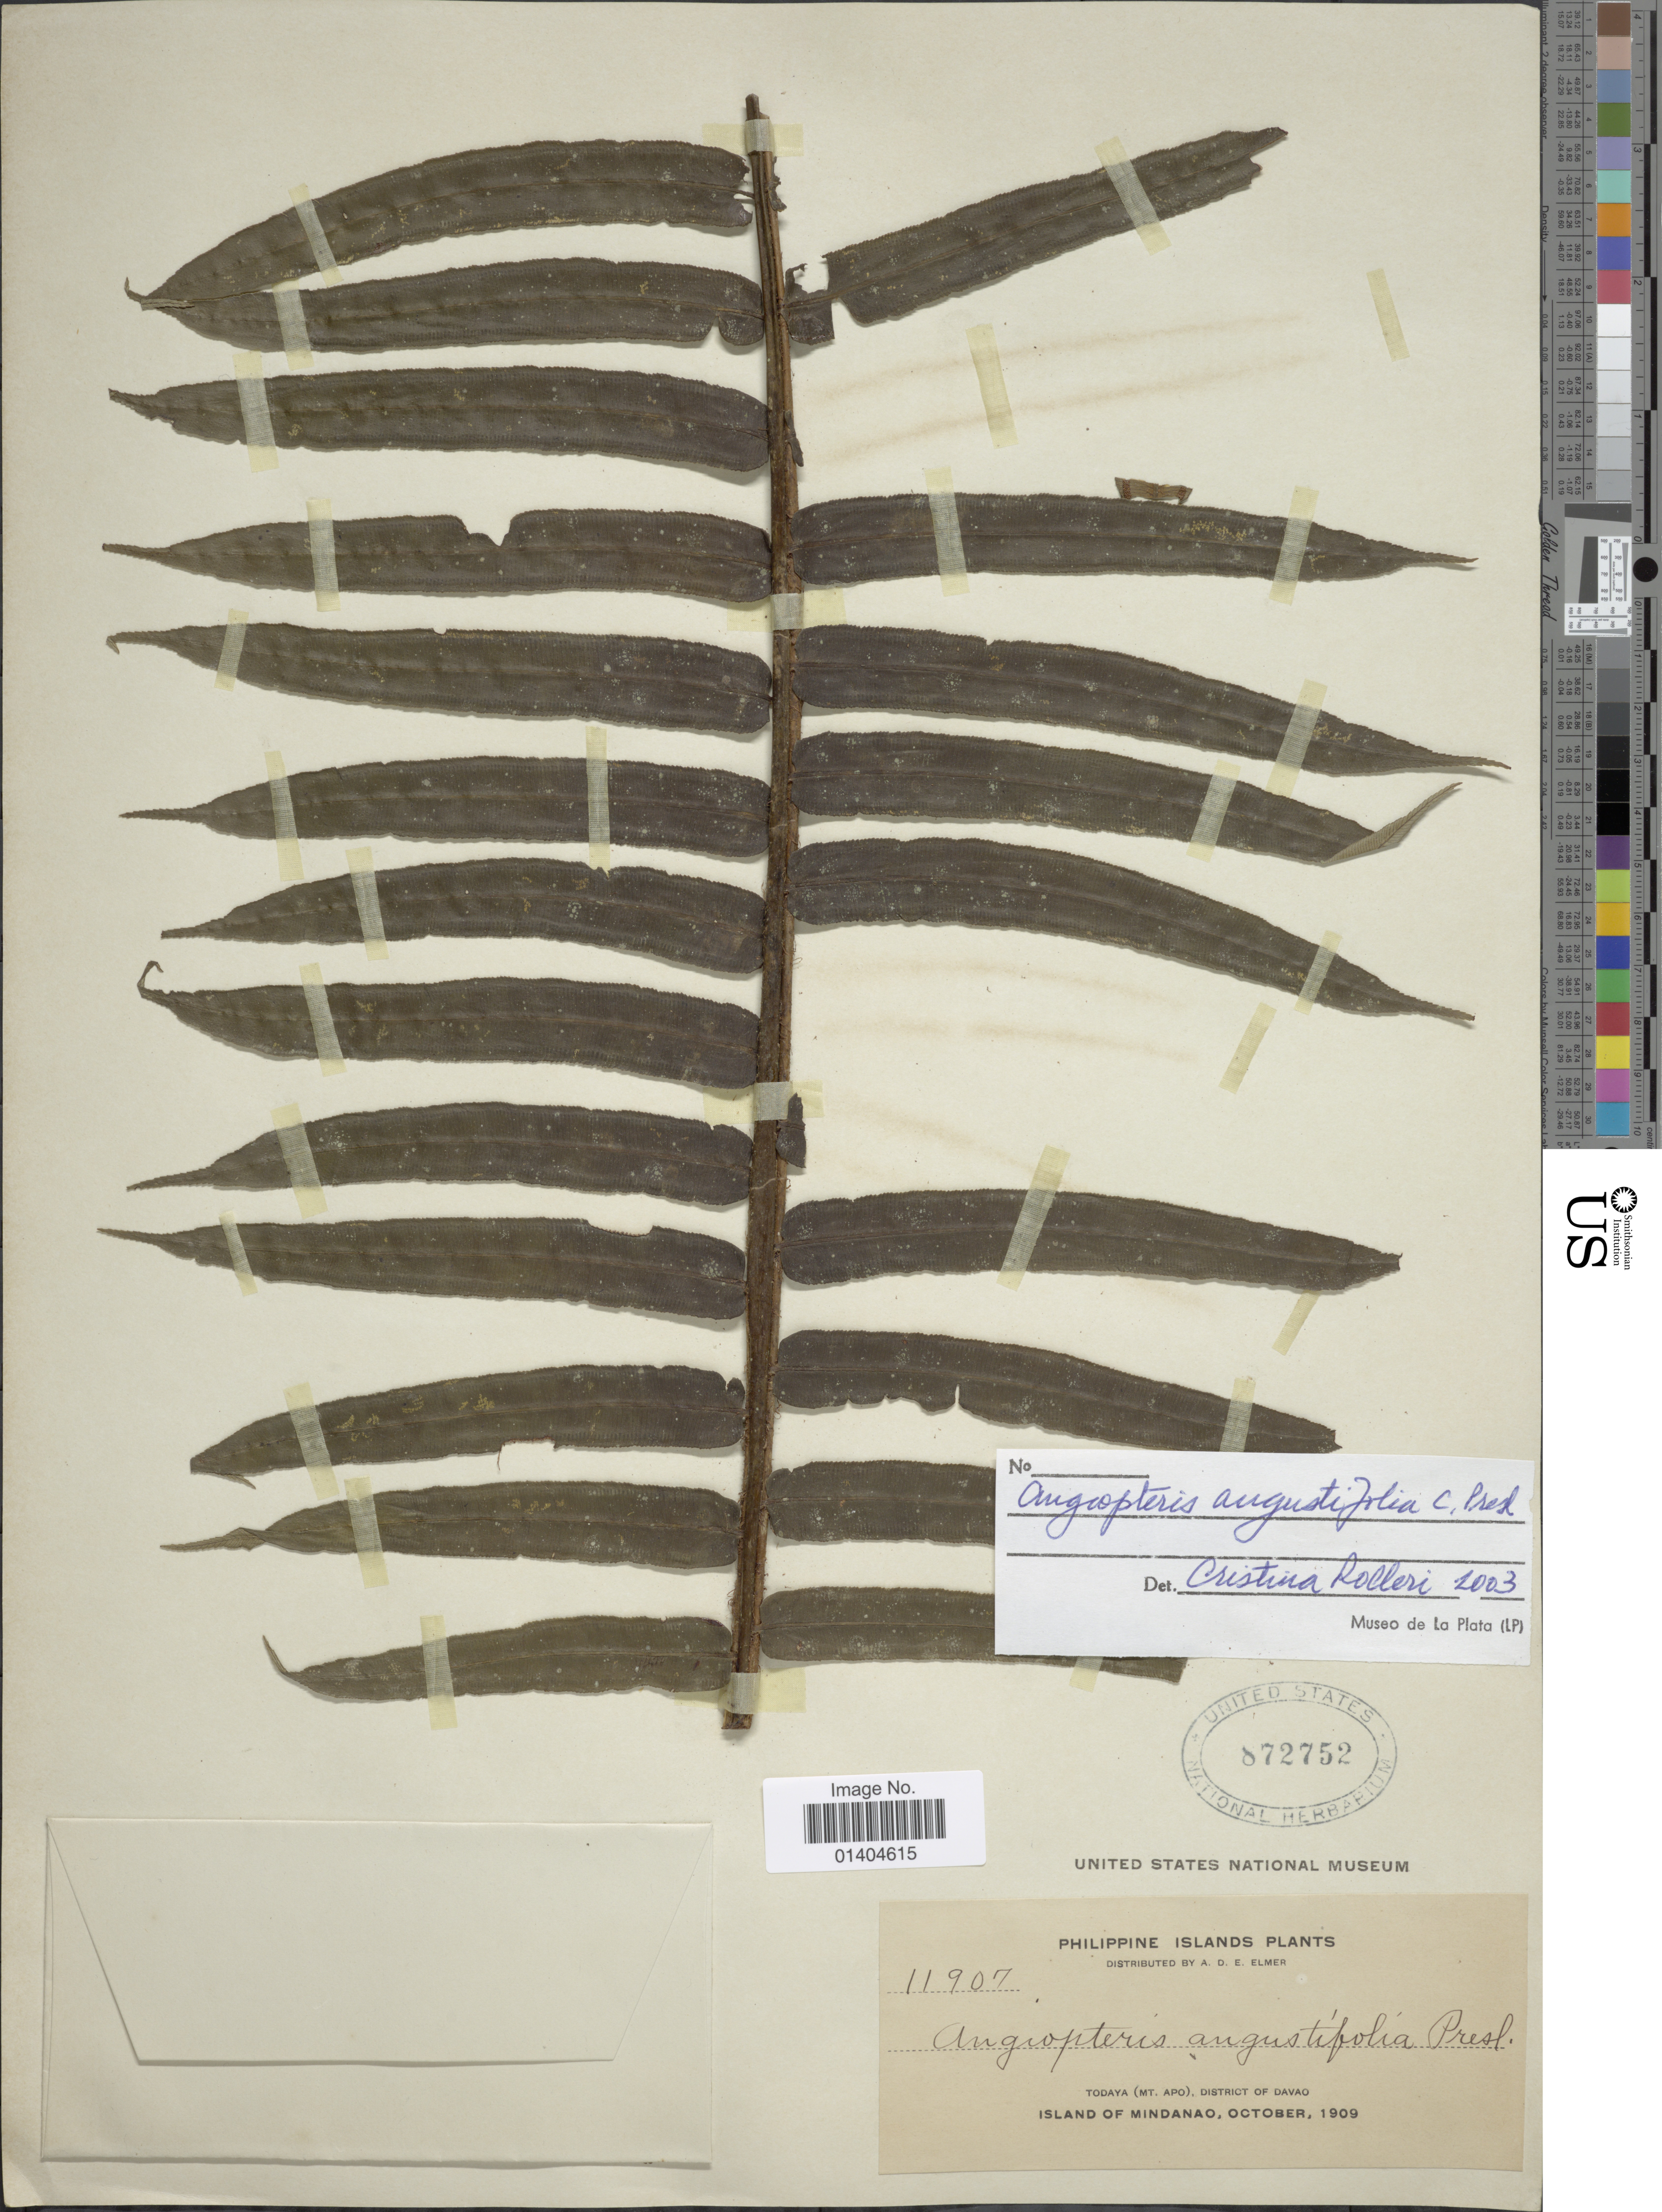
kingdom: Plantae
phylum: Tracheophyta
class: Polypodiopsida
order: Marattiales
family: Marattiaceae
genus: Angiopteris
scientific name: Angiopteris angustifolia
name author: C. Presl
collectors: A. D. E. Elmer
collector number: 11907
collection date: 1909-10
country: Philippines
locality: Todaya (Mt. Apo), District of Davao. Island of Mindanao.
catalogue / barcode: US 872752